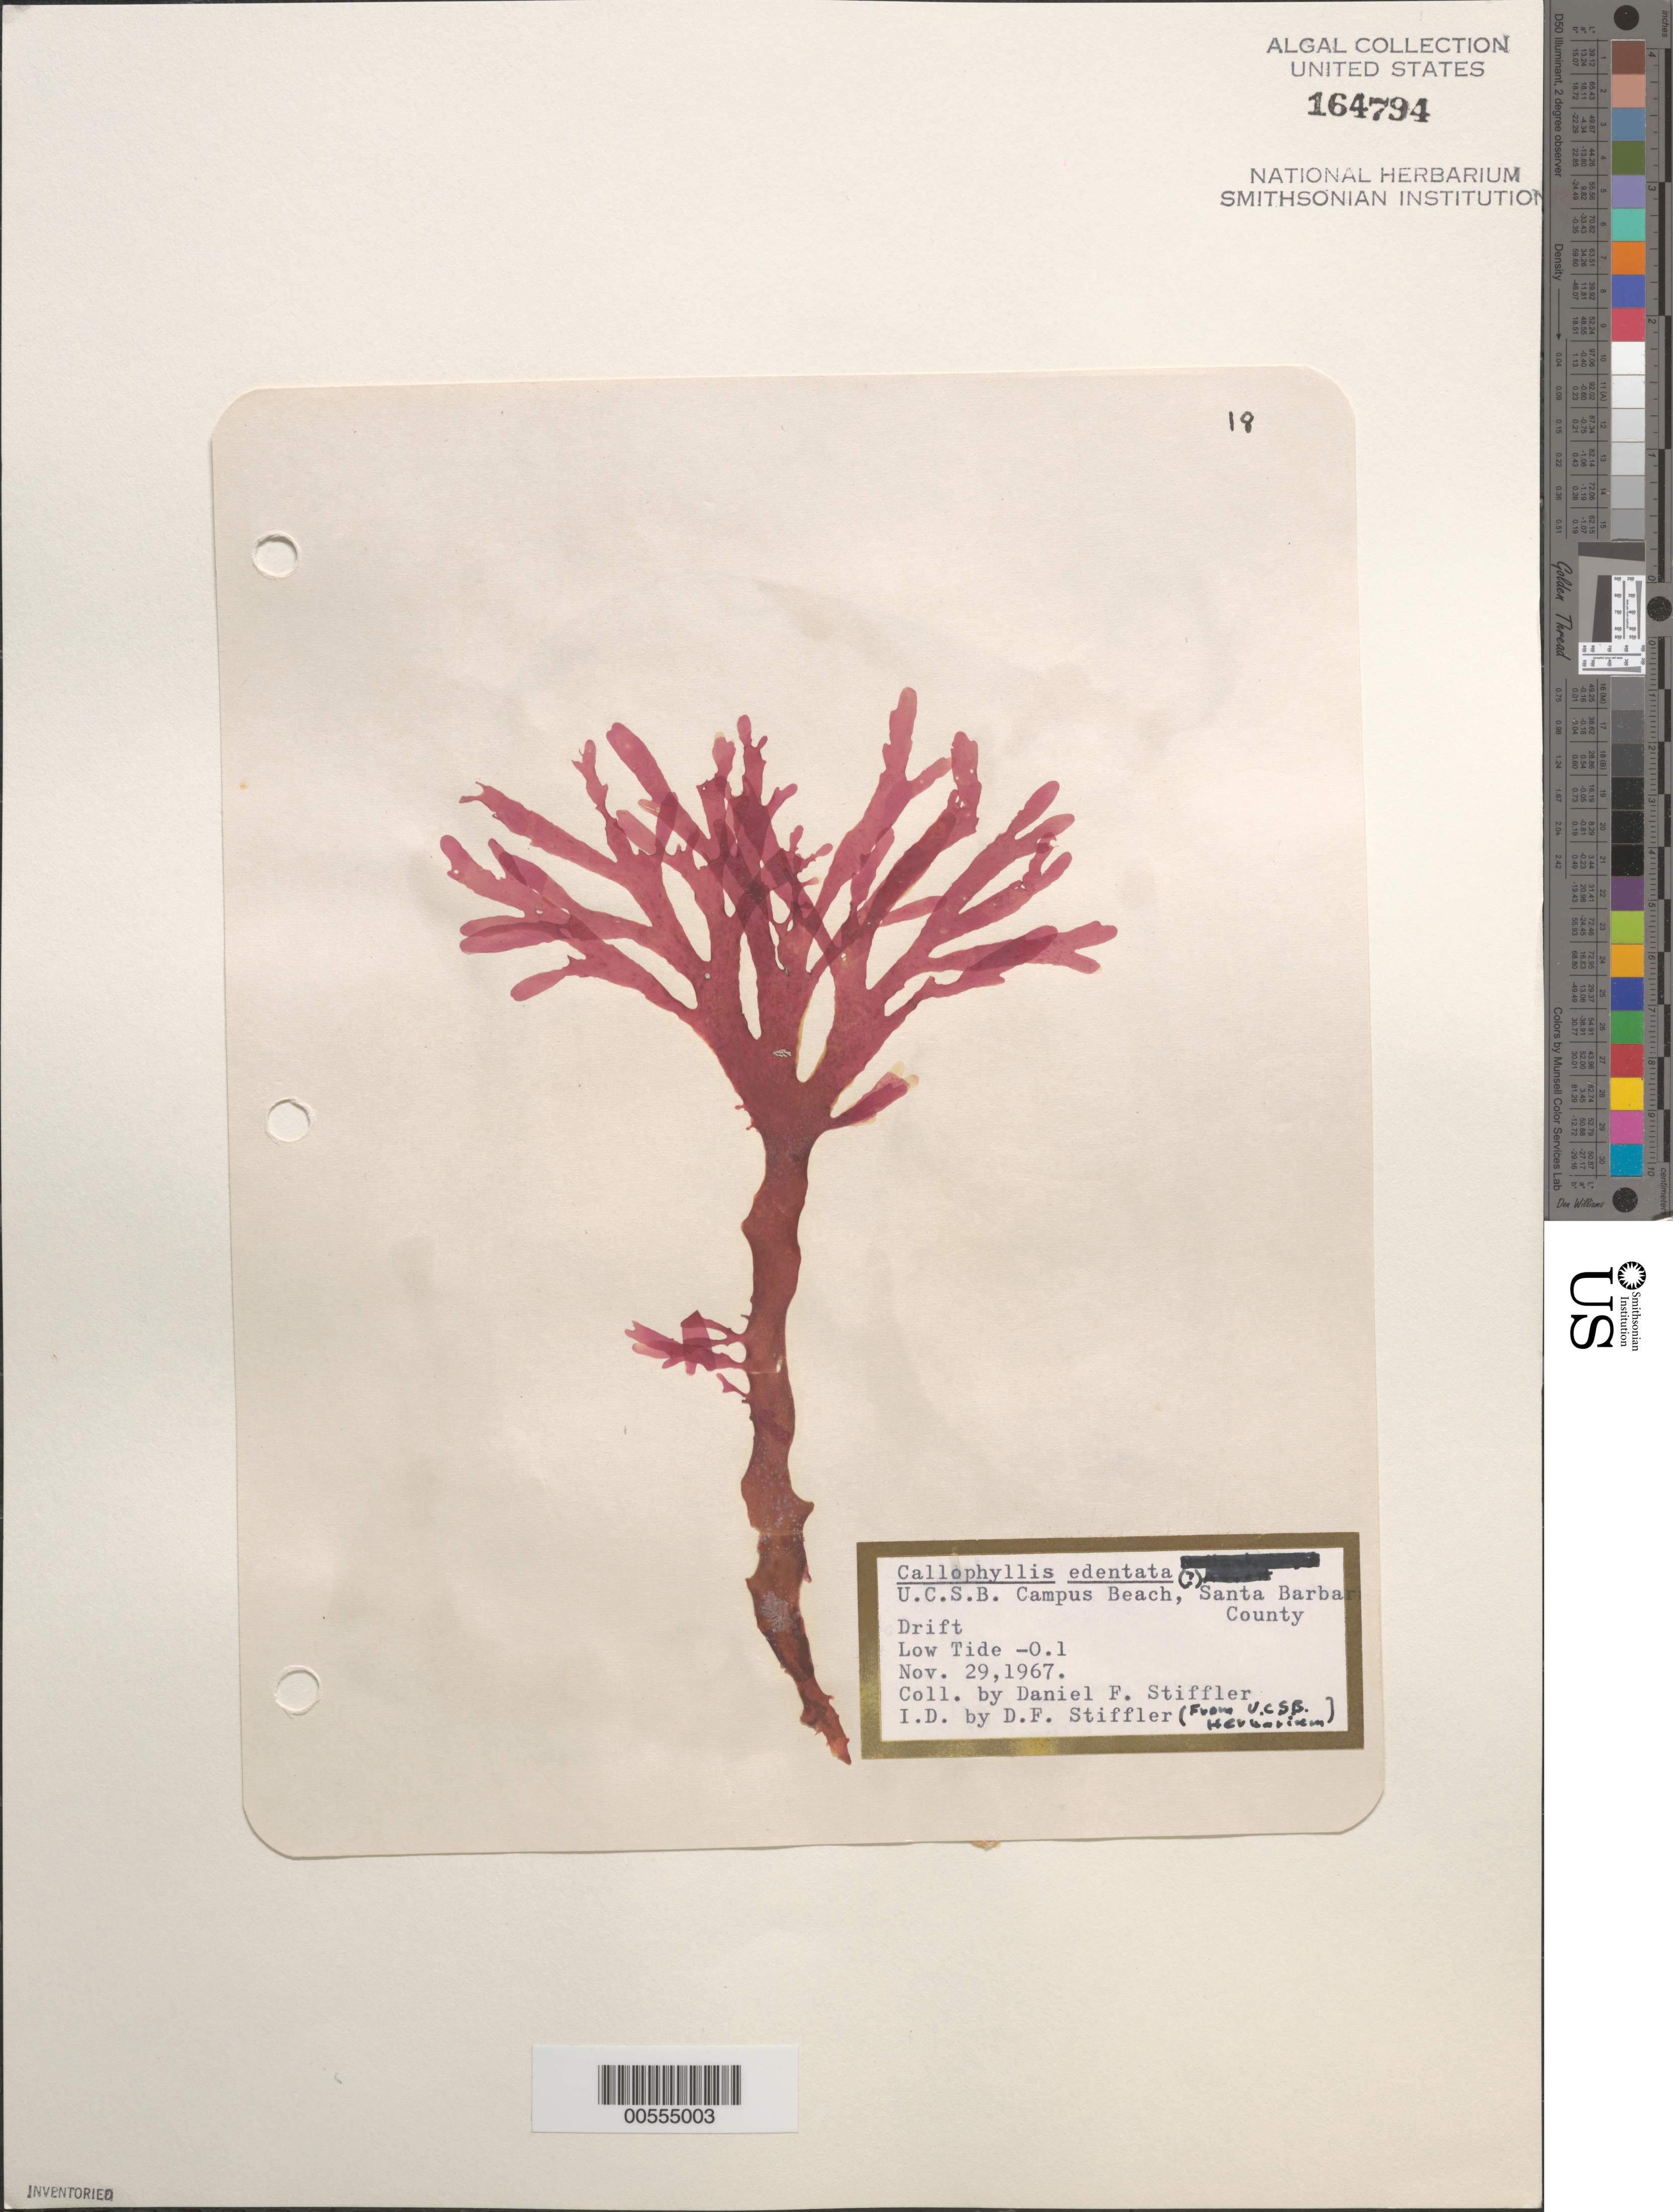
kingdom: Plantae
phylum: Rhodophyta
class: Florideophyceae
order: Gigartinales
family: Kallymeniaceae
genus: Callophyllis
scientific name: Callophyllis edentata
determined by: Stiffler, D. F.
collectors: D. Stiffler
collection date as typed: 29 Nov 1967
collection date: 1967-11-29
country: United States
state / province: California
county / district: Santa Barbara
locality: Campus Beach, University of California Santa Barbara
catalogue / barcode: US 164794